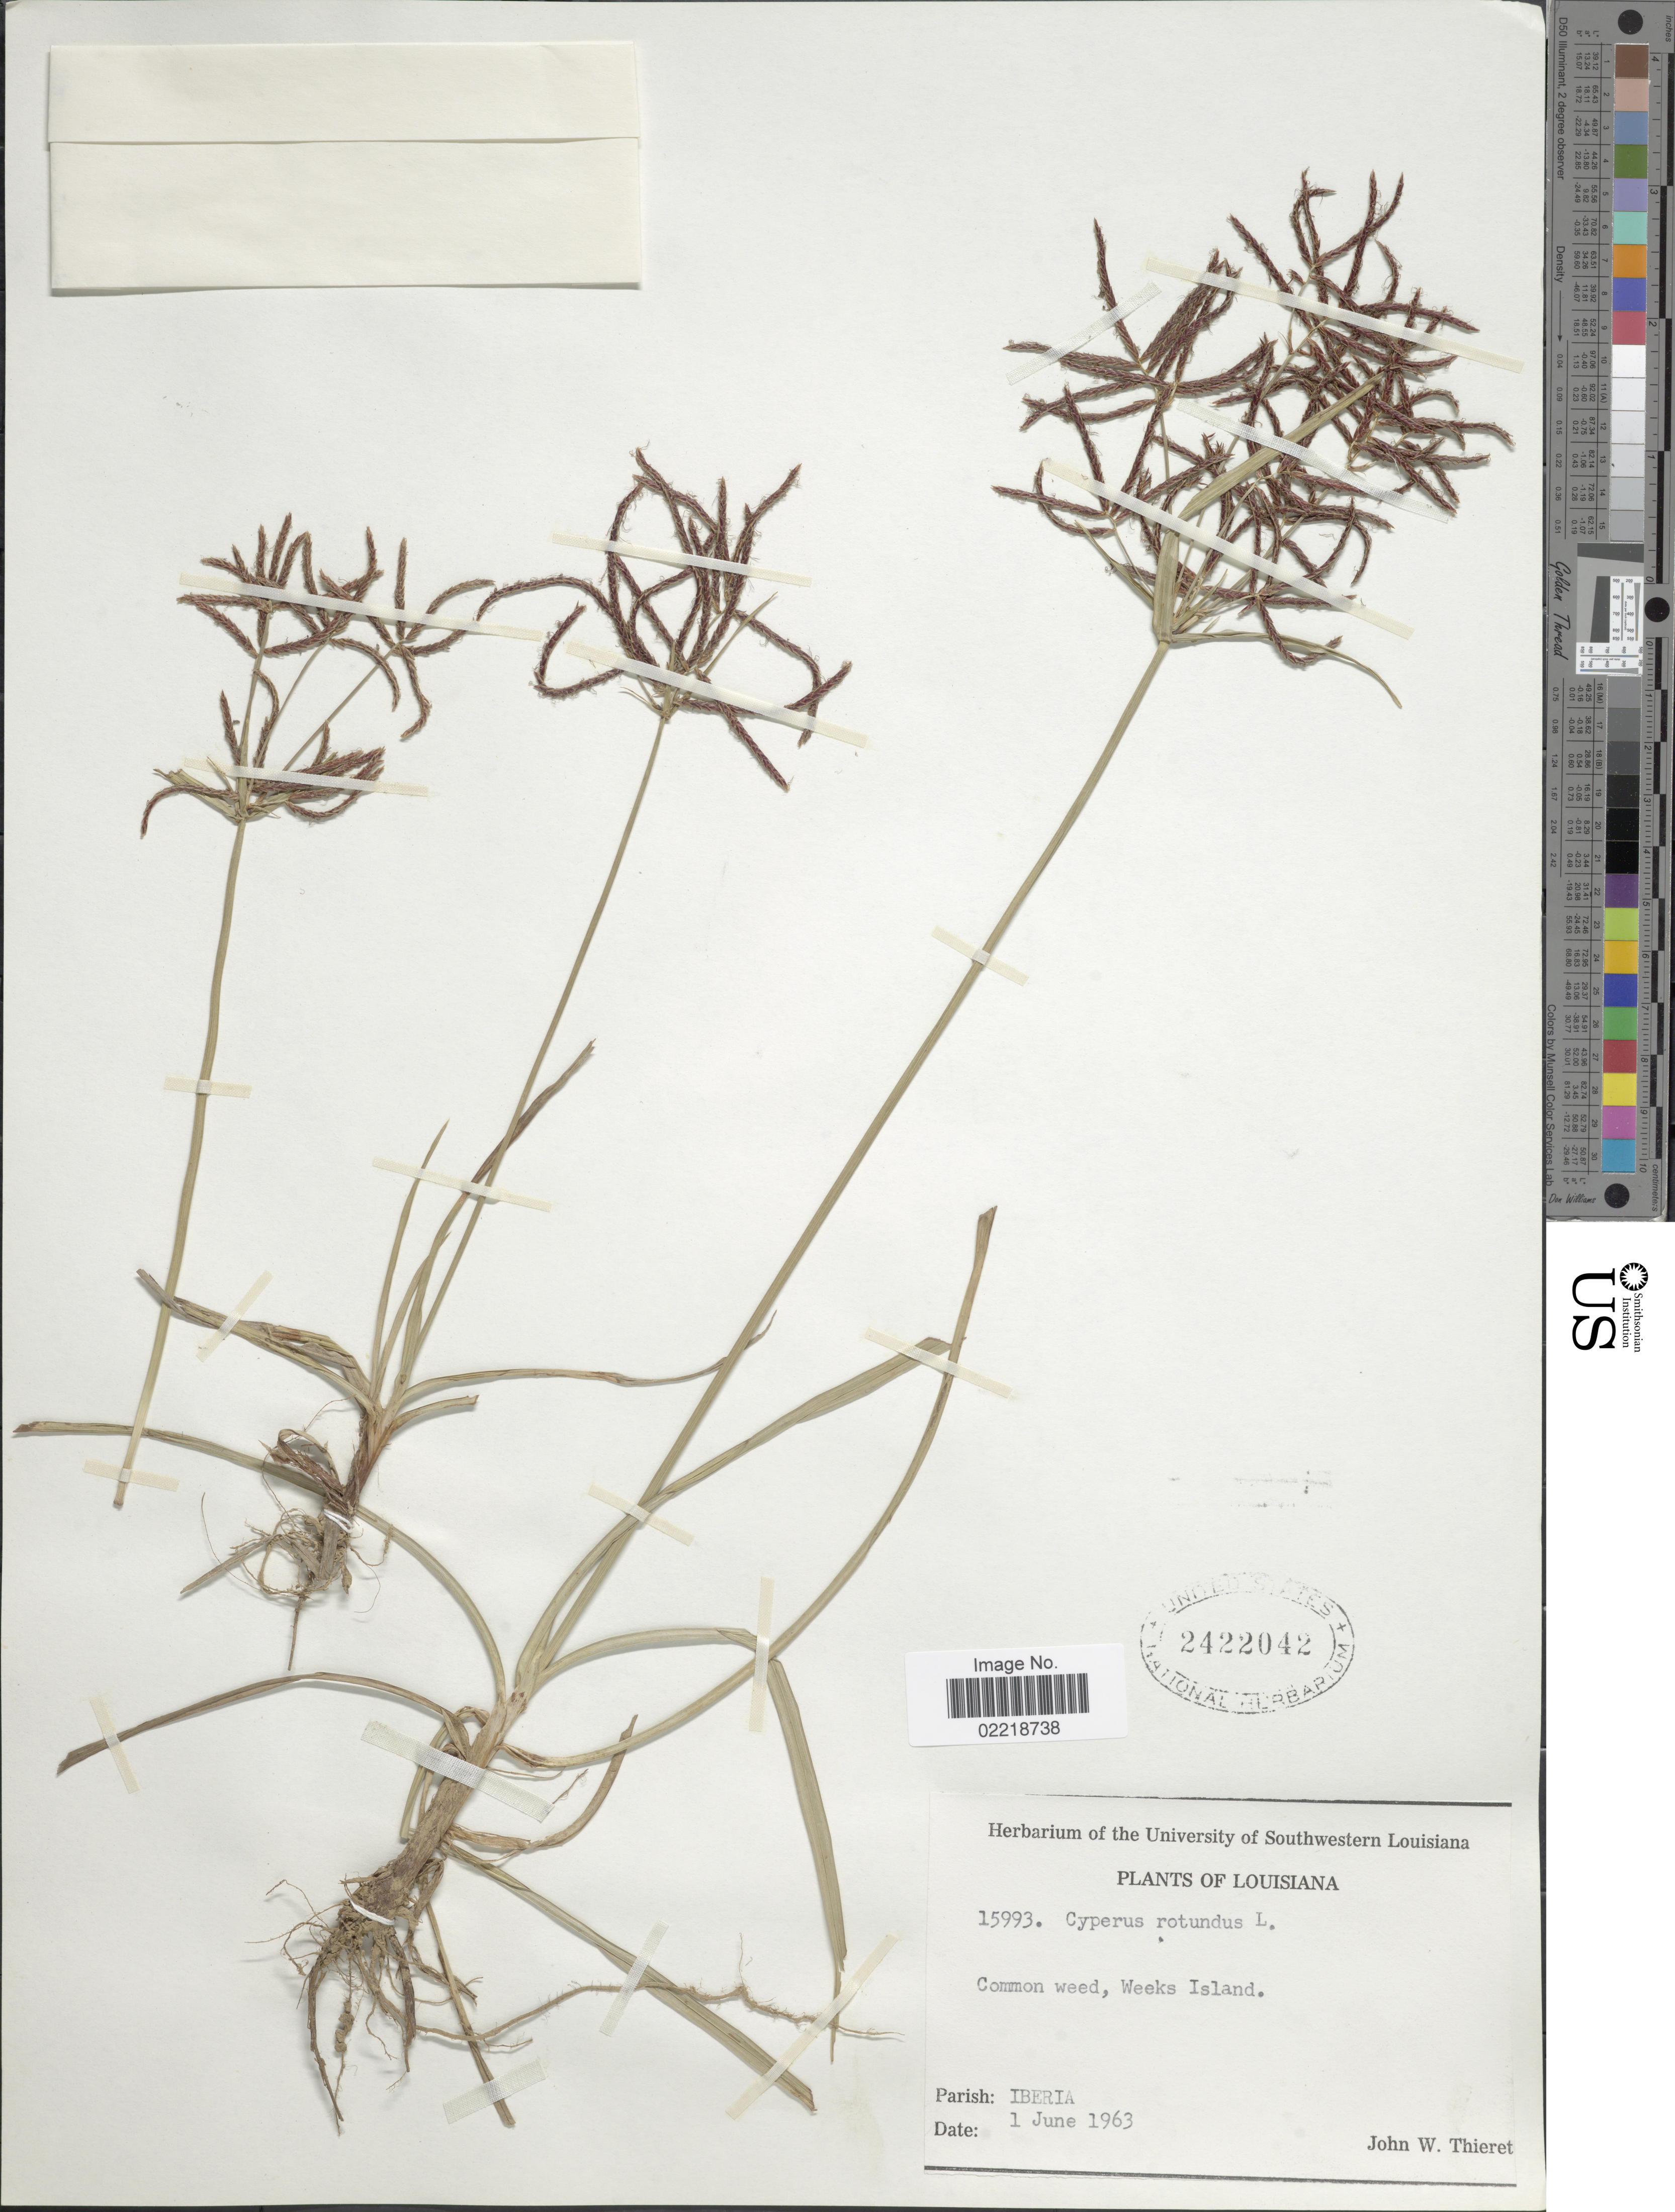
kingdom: Plantae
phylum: Tracheophyta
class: Liliopsida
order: Poales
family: Cyperaceae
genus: Cyperus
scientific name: Cyperus rotundus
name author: L.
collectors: J. W. Thieret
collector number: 15993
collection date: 1963-06-01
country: United States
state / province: Louisiana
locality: Weeks Island. Parish: Iberia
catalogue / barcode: US 2422042